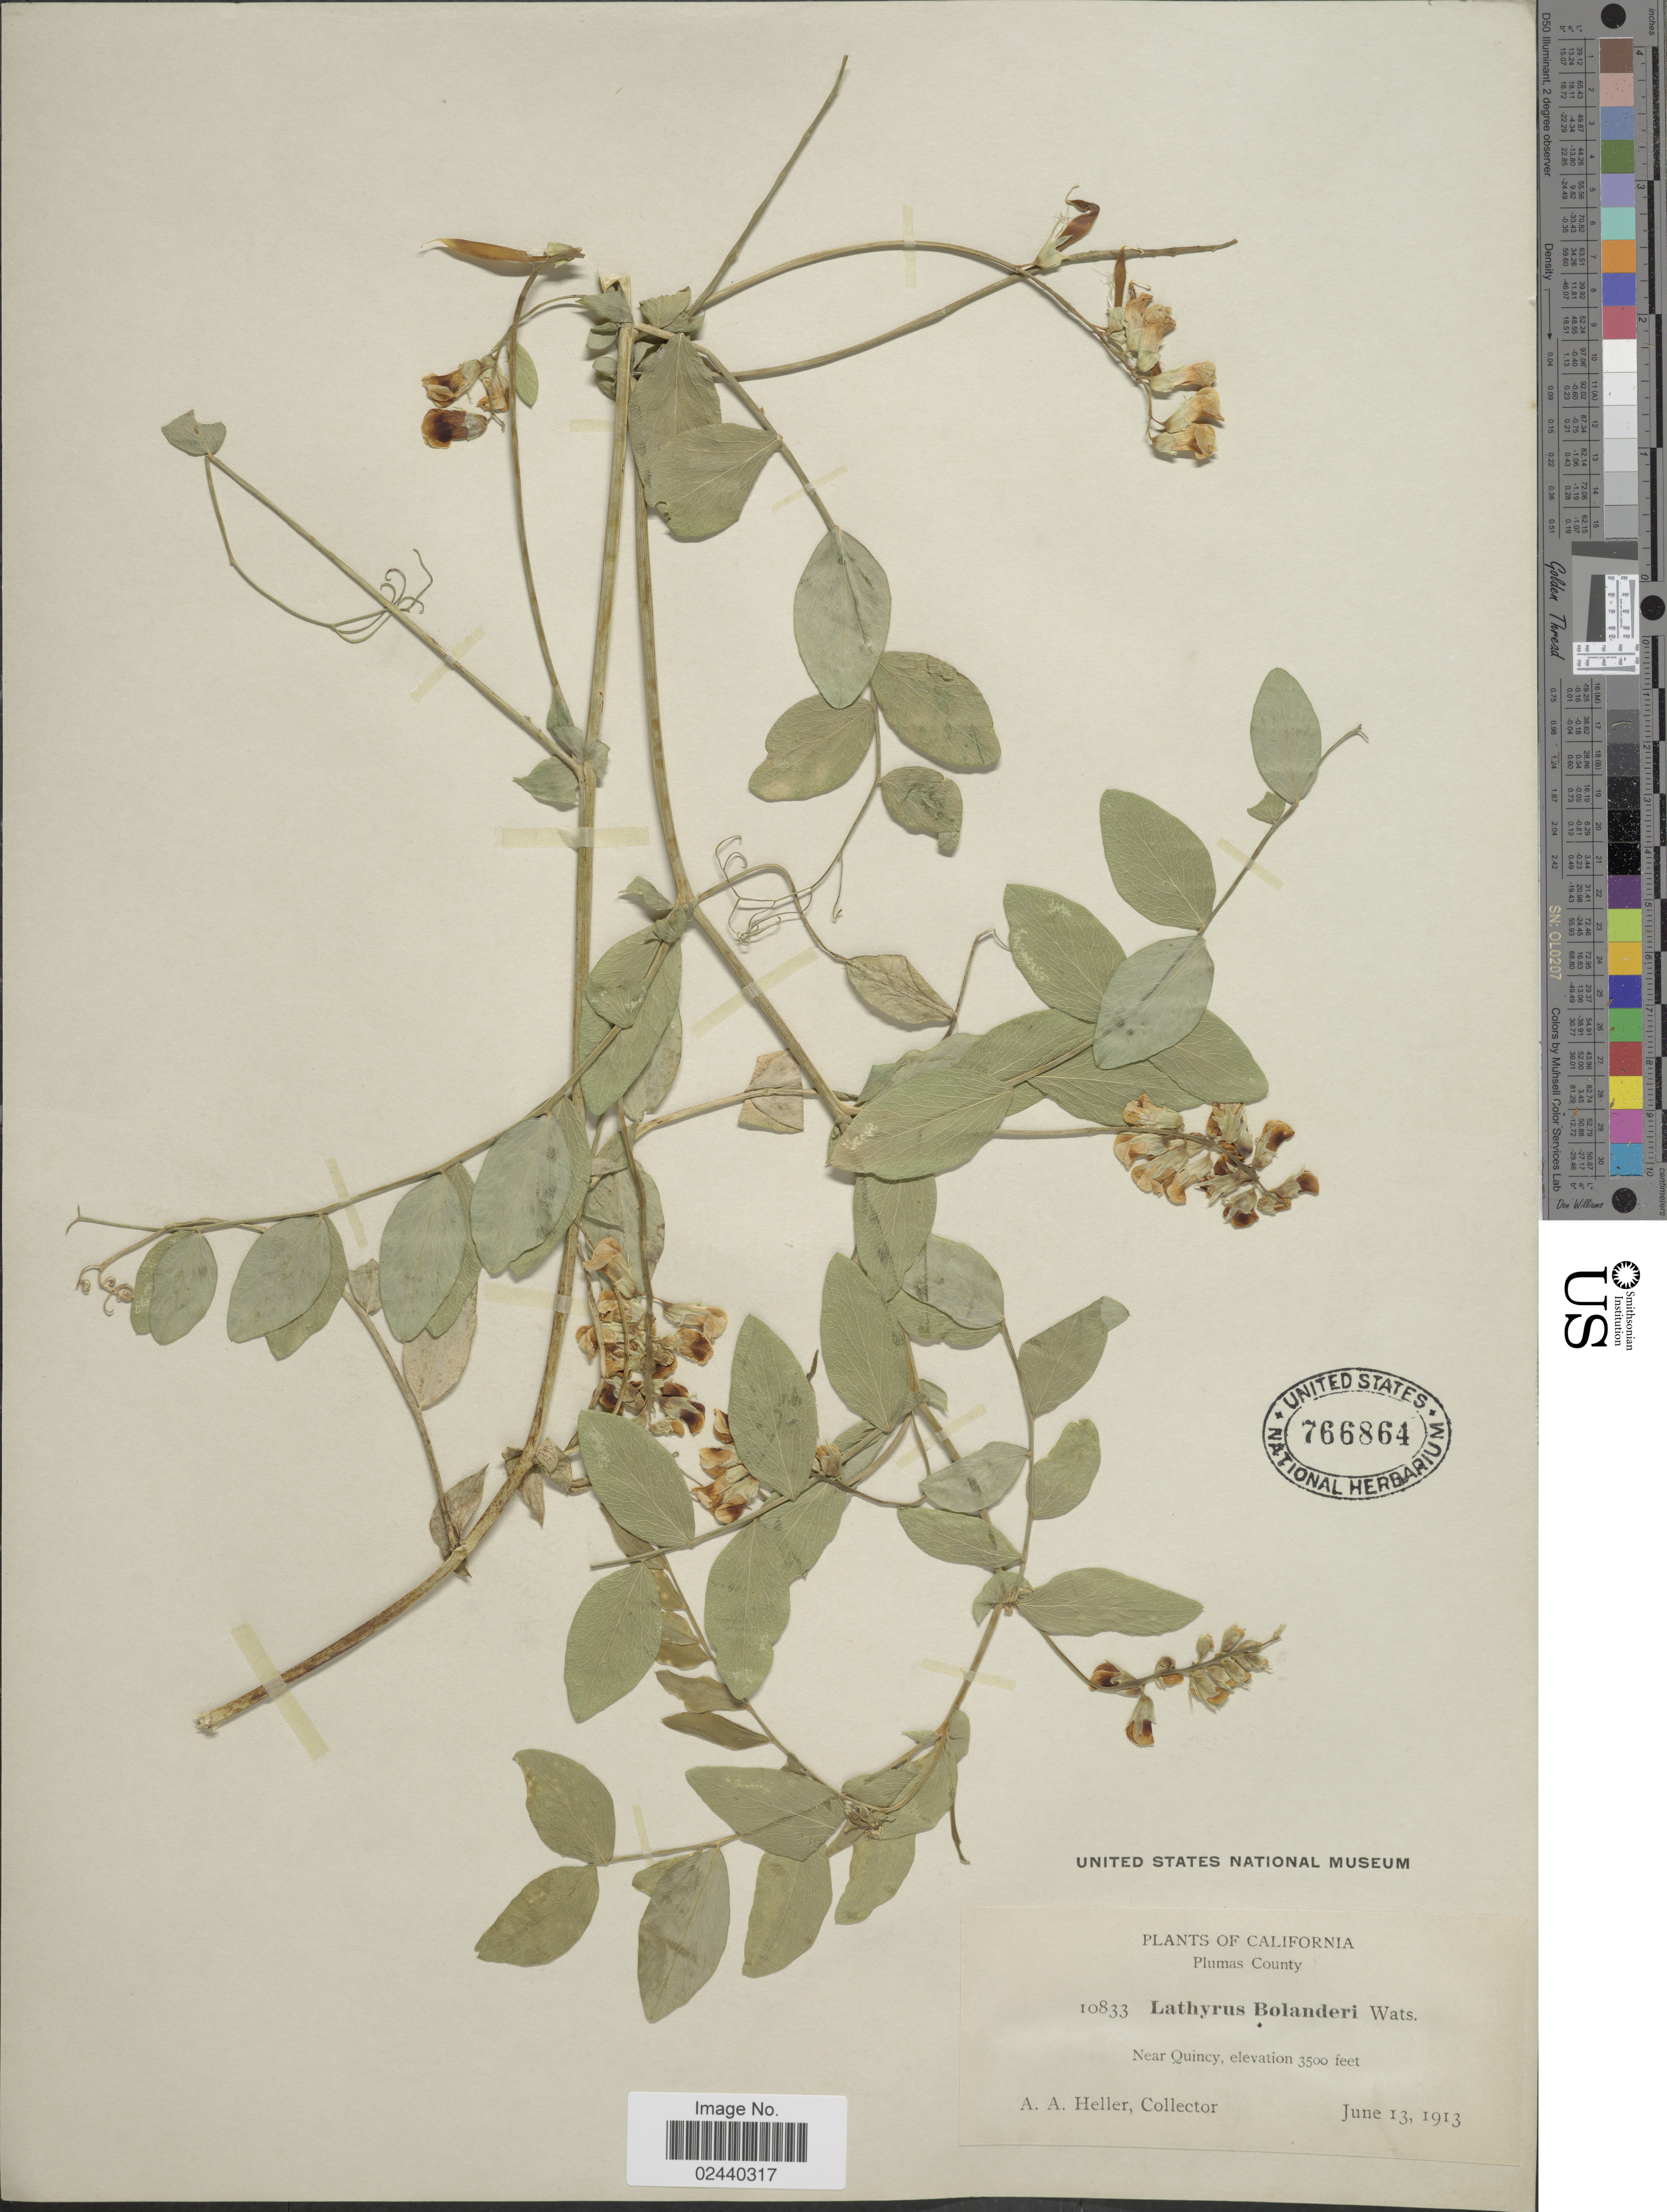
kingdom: Plantae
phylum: Tracheophyta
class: Magnoliopsida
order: Fabales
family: Fabaceae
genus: Lathyrus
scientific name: Lathyrus bolanderi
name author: S. Watson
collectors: A. A. Heller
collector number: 10833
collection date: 1913-06-13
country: United States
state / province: California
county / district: Plumas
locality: Plumas County, near Quincy.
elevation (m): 1067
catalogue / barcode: US 766864